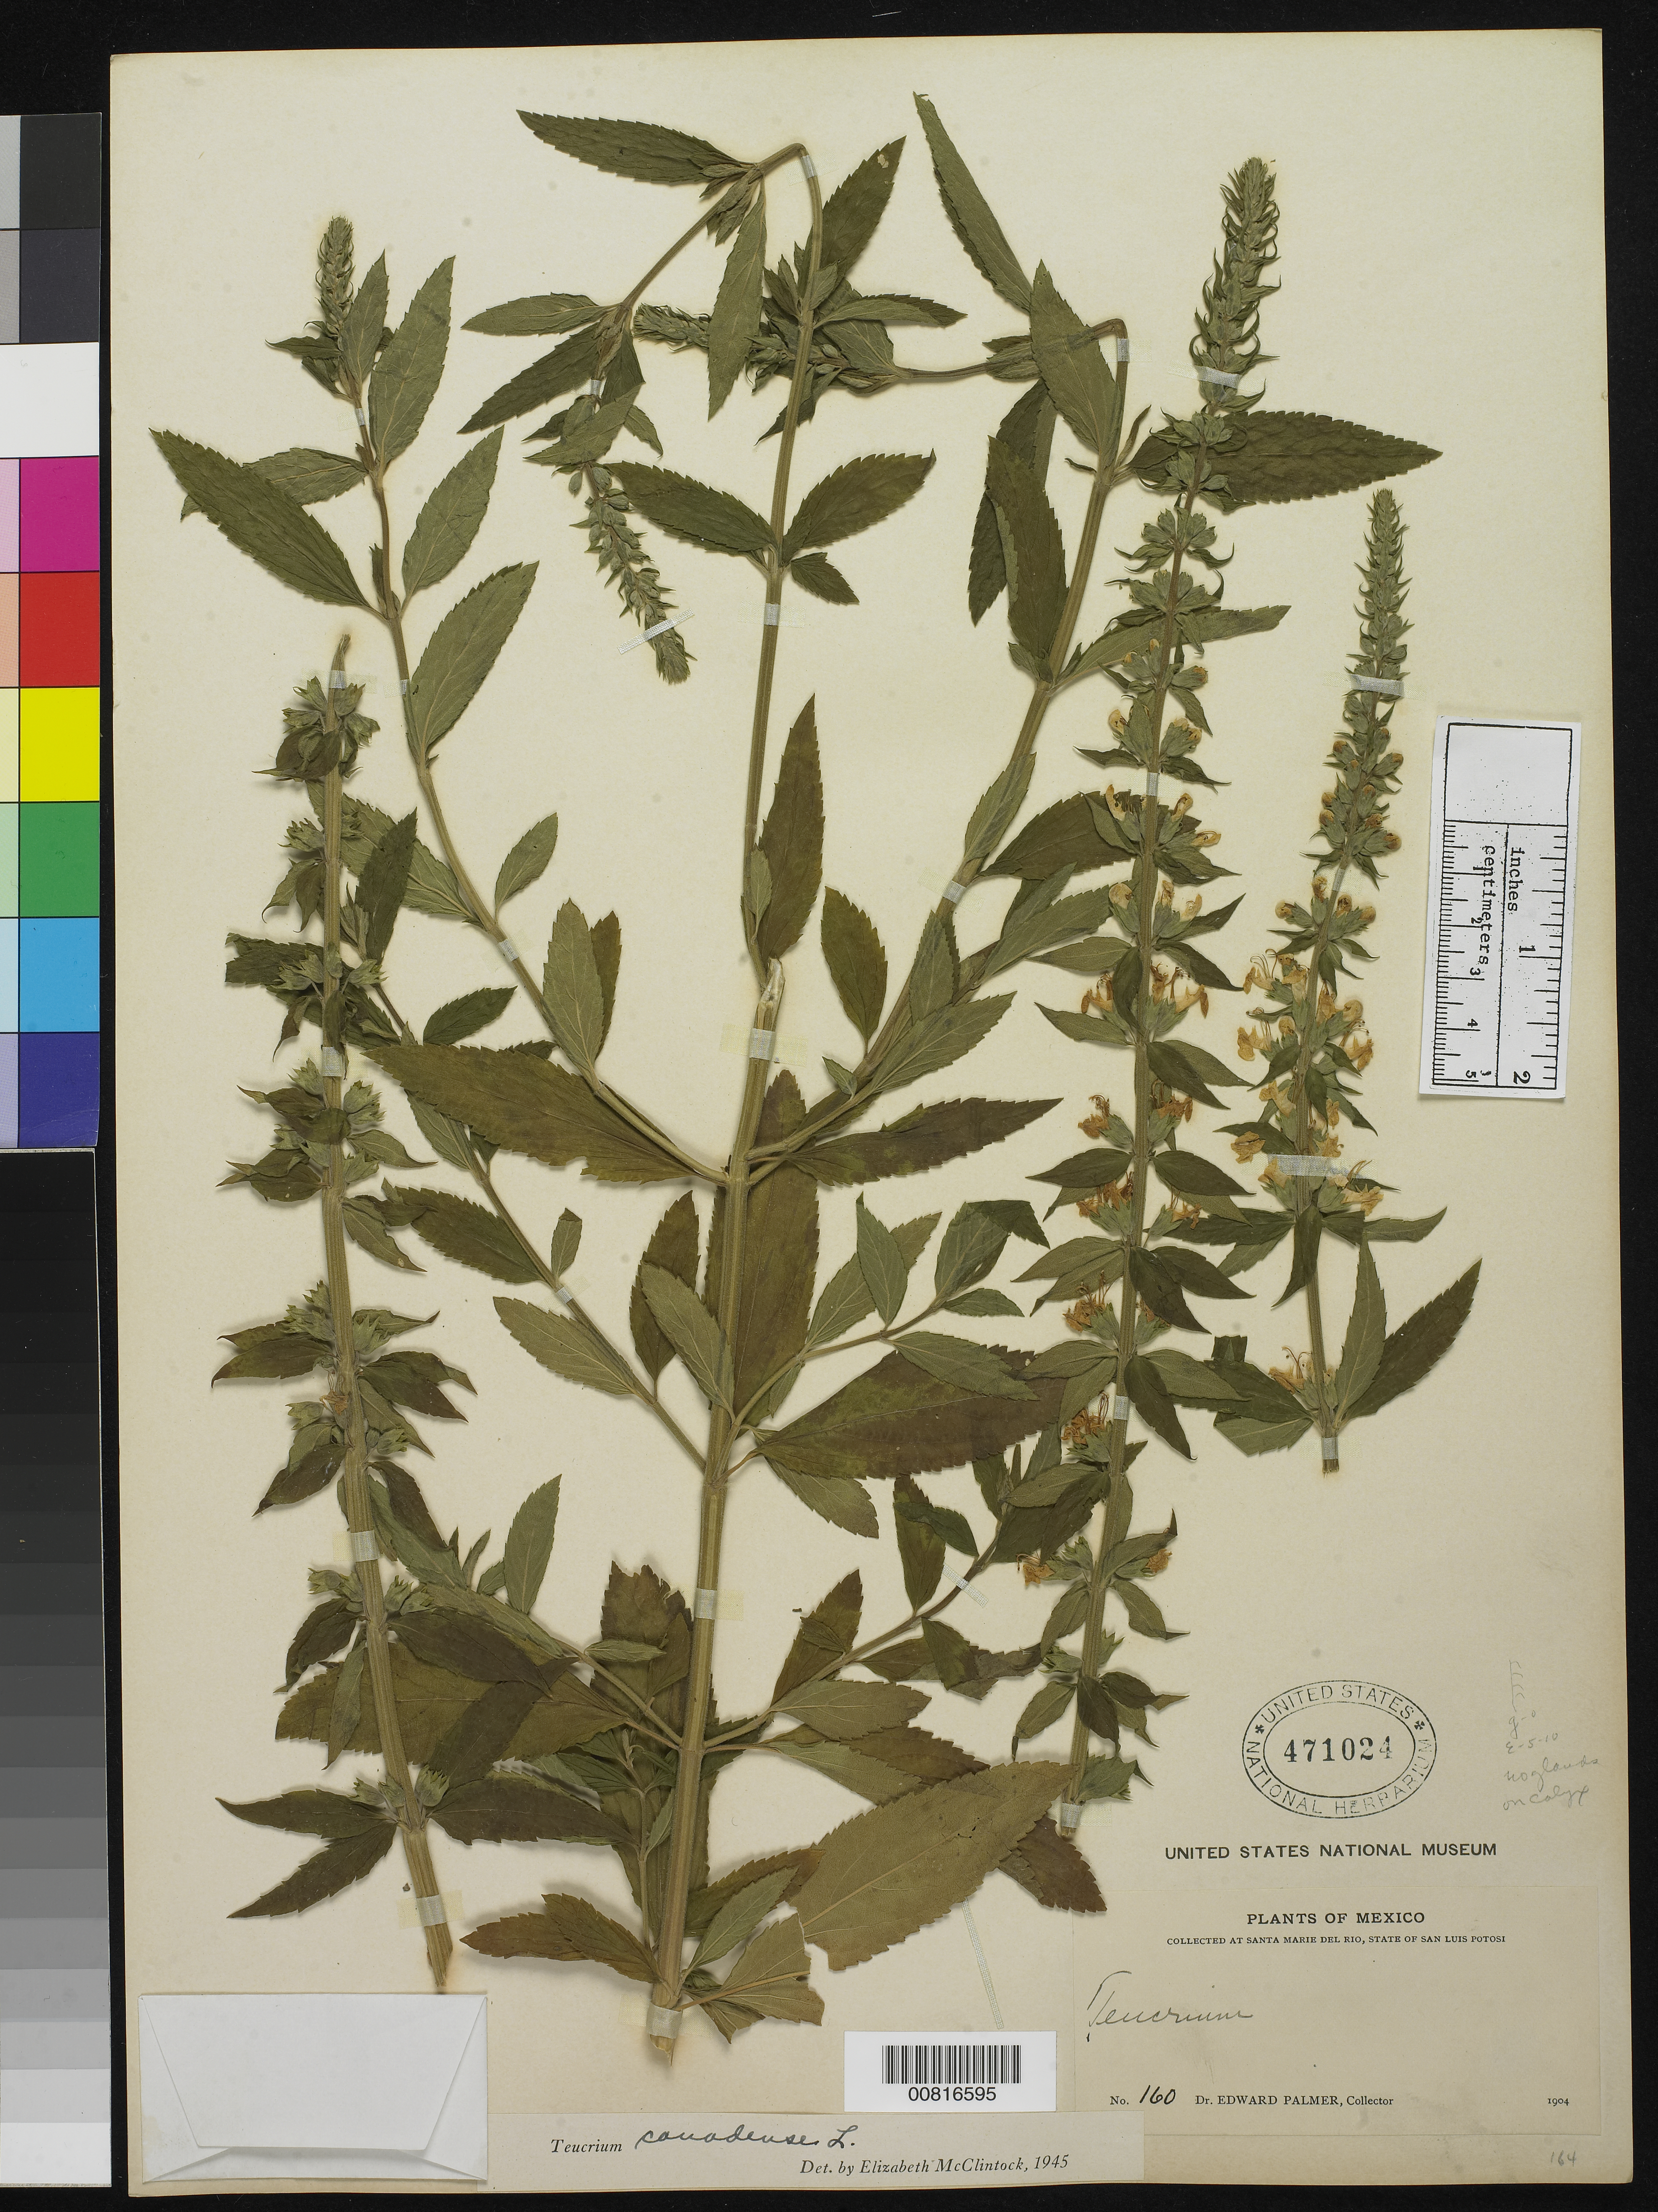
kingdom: Plantae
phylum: Tracheophyta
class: Magnoliopsida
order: Lamiales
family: Lamiaceae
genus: Teucrium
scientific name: Teucrium canadense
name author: L.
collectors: E. Palmer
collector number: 160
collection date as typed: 1904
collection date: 1904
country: Mexico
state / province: San Luis Potosí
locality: Santa María del Rio, San Luis Potosí.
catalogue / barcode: US 471024